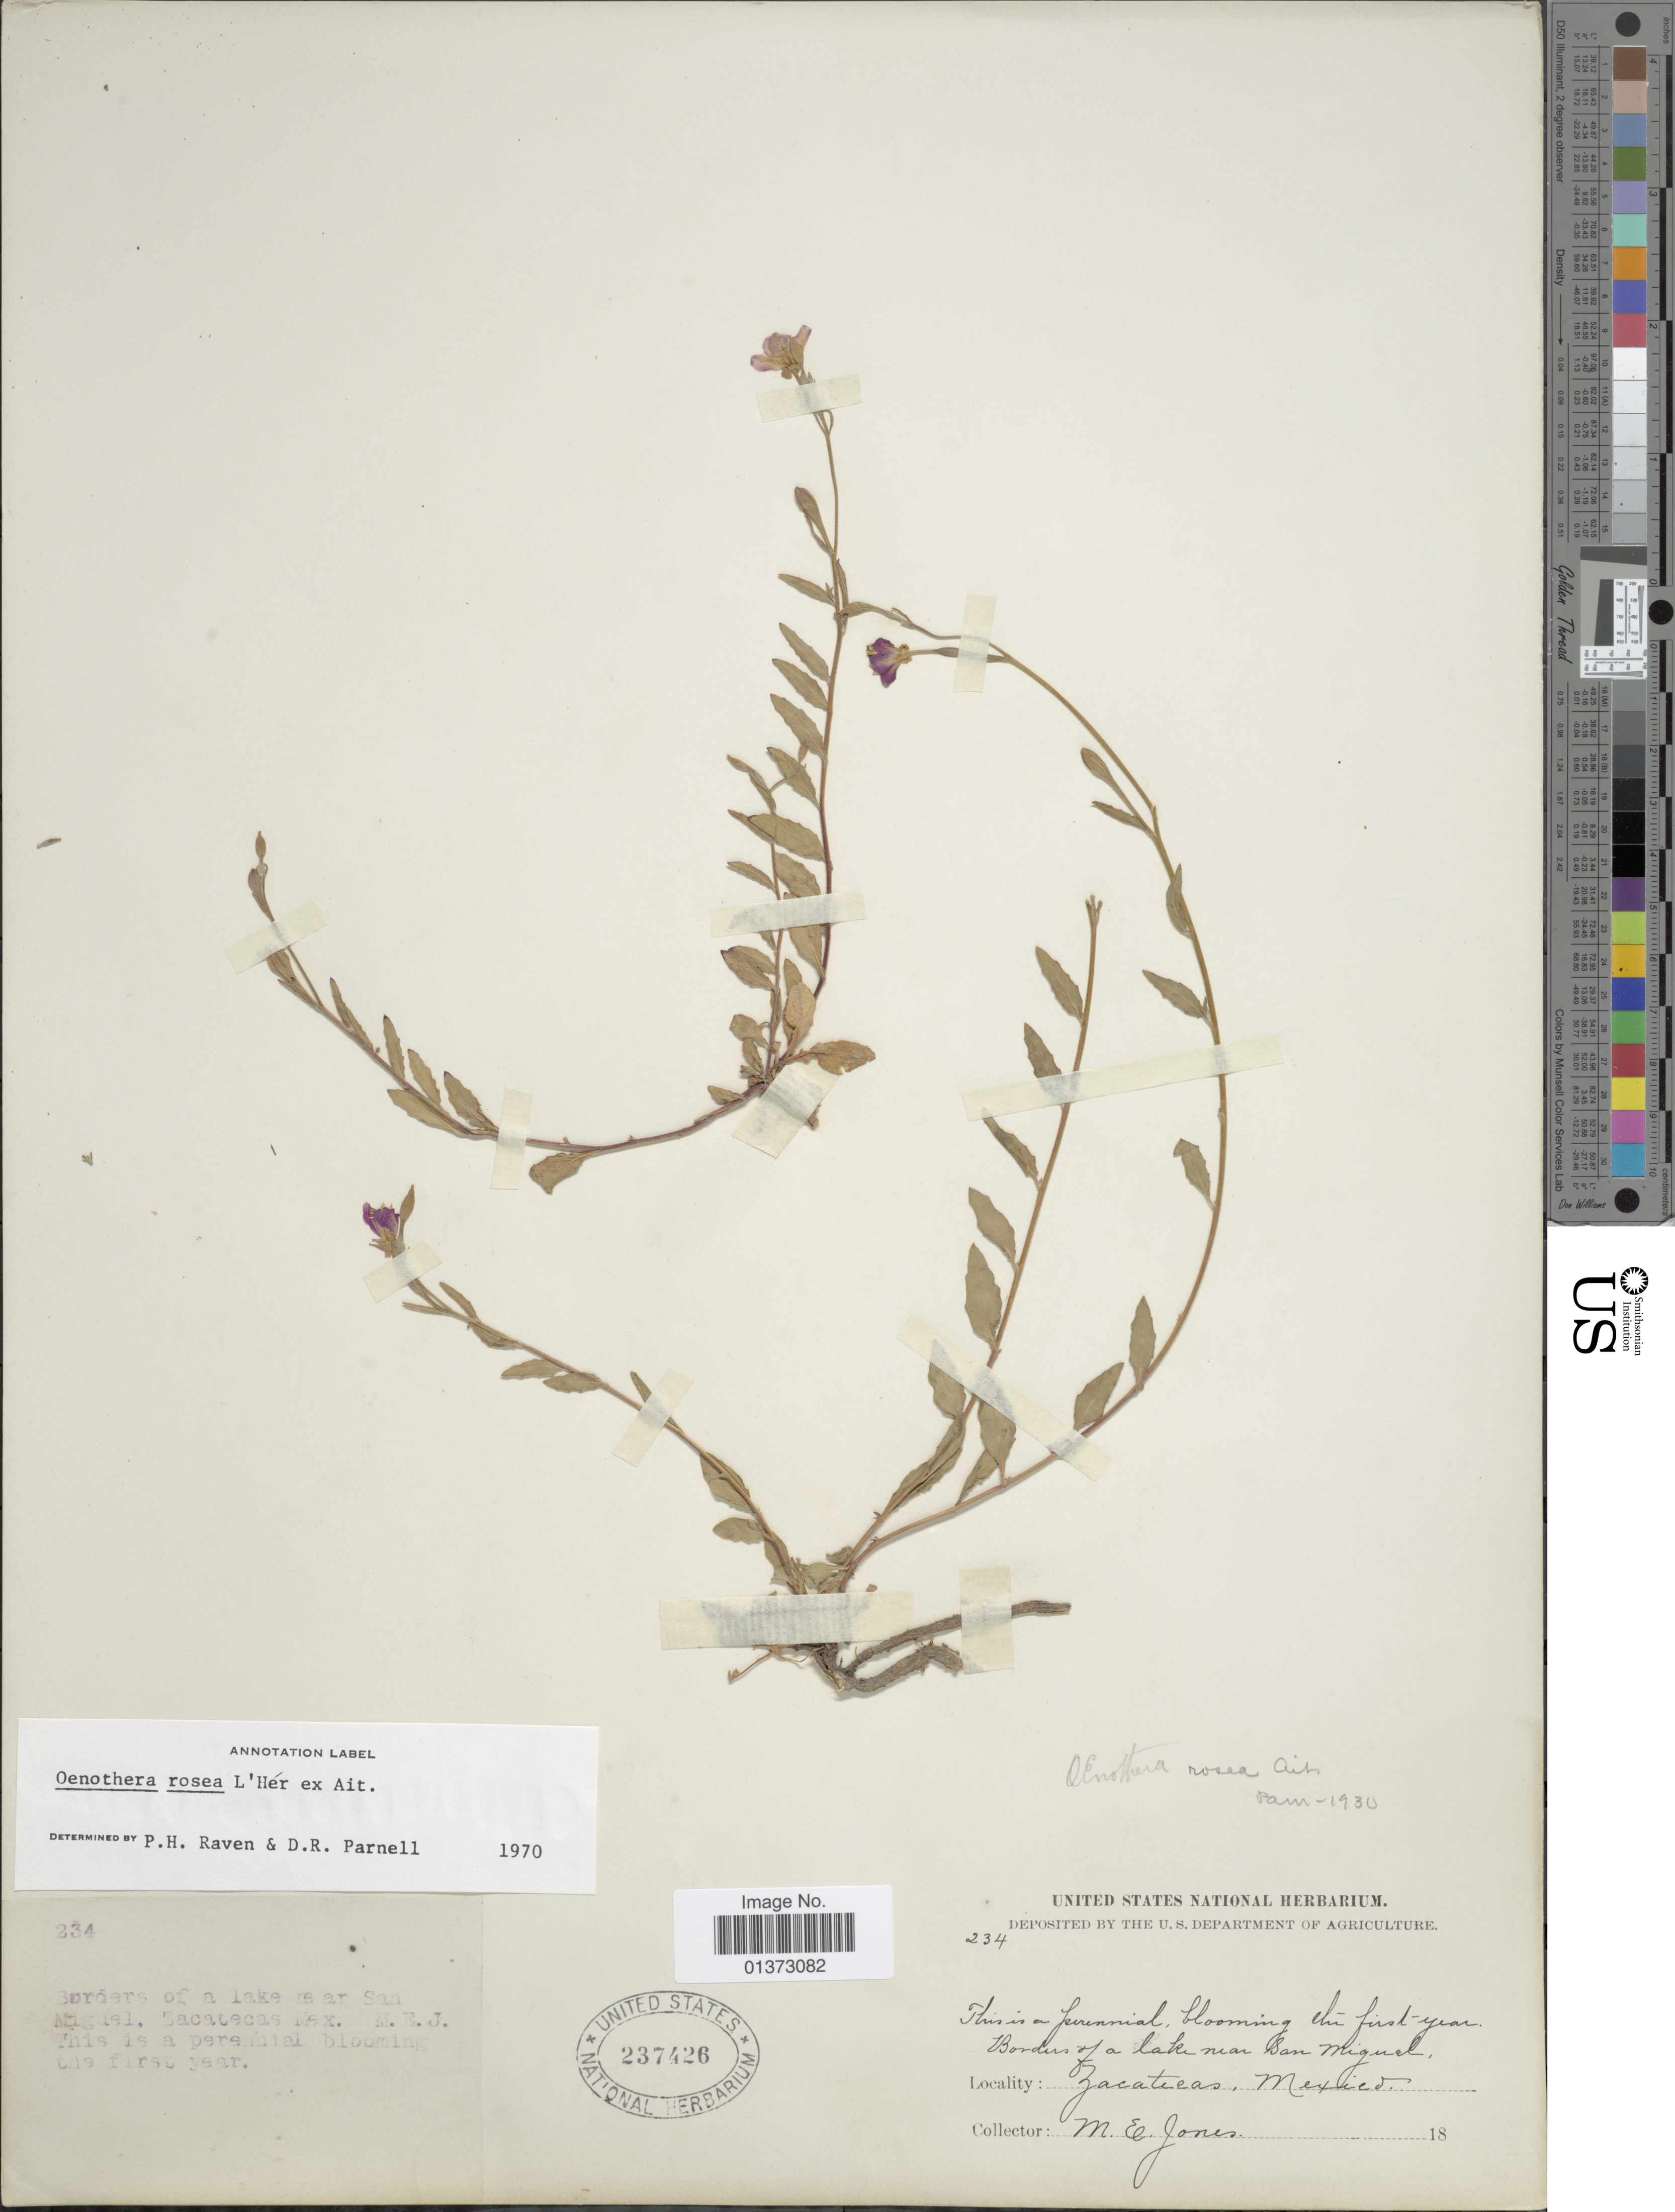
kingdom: Plantae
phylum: Tracheophyta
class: Magnoliopsida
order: Myrtales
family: Onagraceae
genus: Oenothera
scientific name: Oenothera rosea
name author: L'Hér. ex Aiton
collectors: M. E. Jones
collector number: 234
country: Mexico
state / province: Zacatecas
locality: Borders of a lake near San Miguel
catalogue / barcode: US 237426